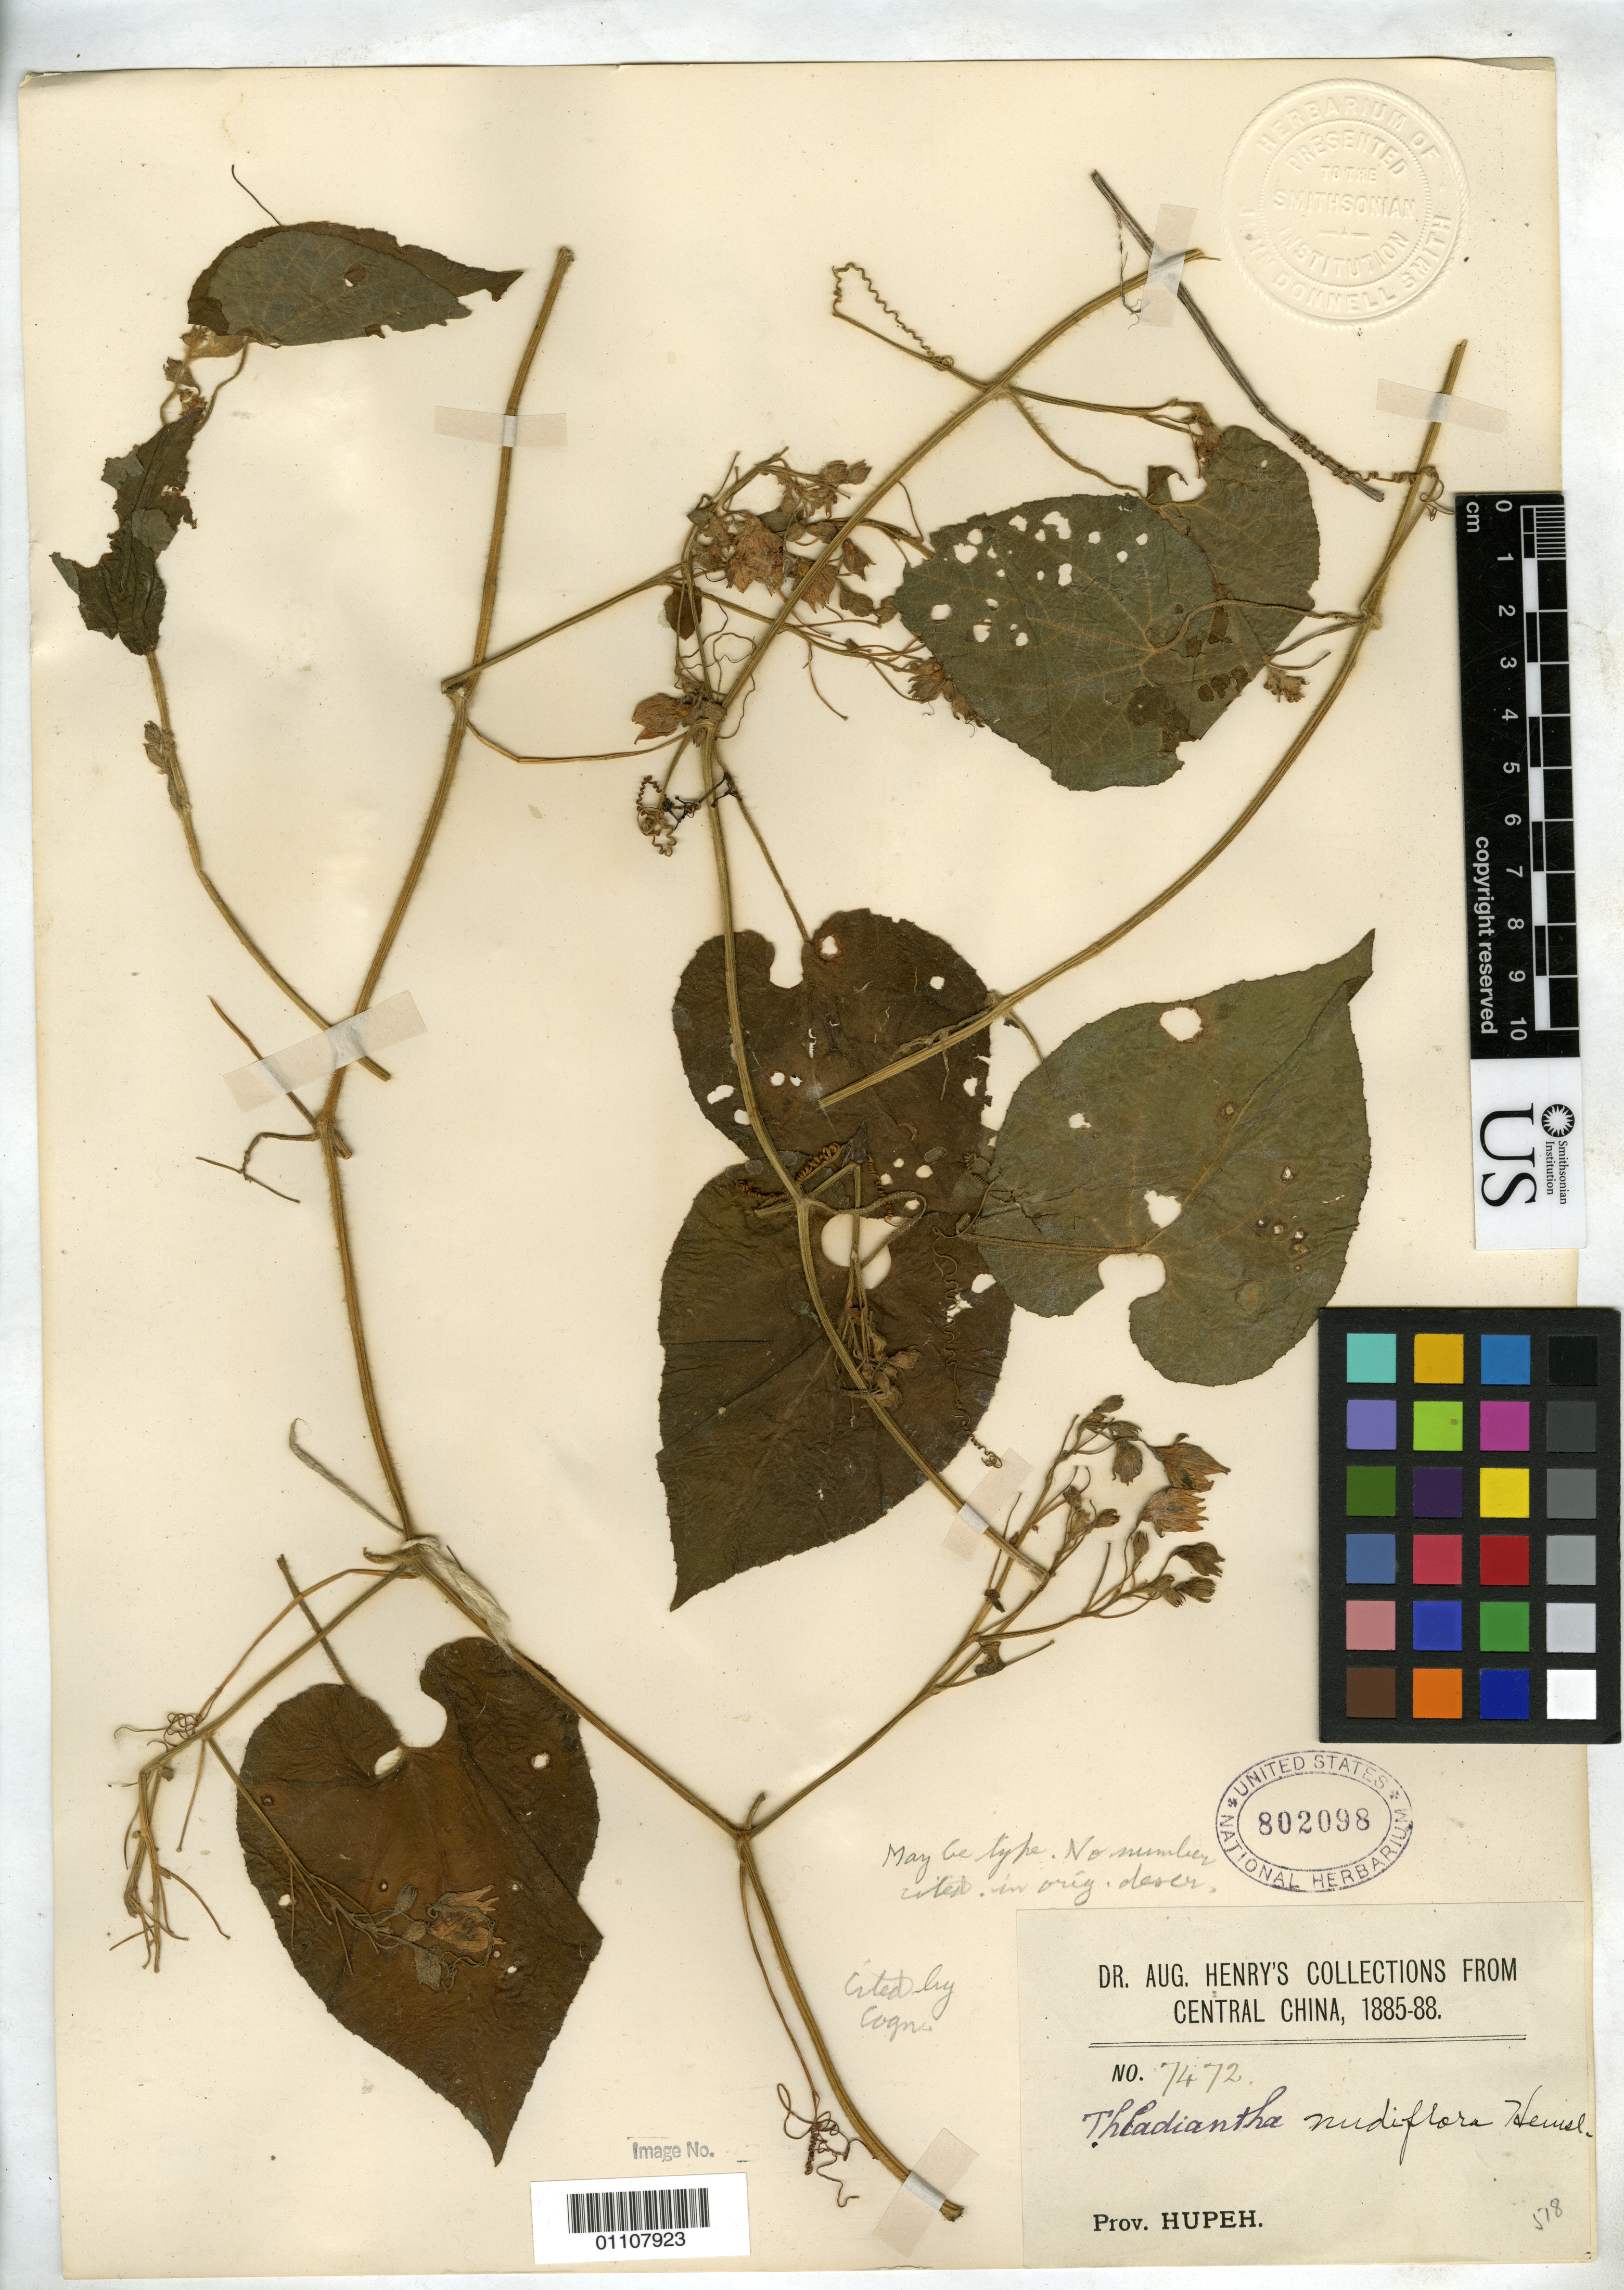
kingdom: Plantae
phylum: Tracheophyta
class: Magnoliopsida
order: Cucurbitales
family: Cucurbitaceae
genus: Thladiantha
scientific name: Thladiantha nudiflora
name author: Hemsl.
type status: Possible Syntype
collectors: A. Henry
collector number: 7472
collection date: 1885/1888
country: China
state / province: Hubei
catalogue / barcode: US 802098